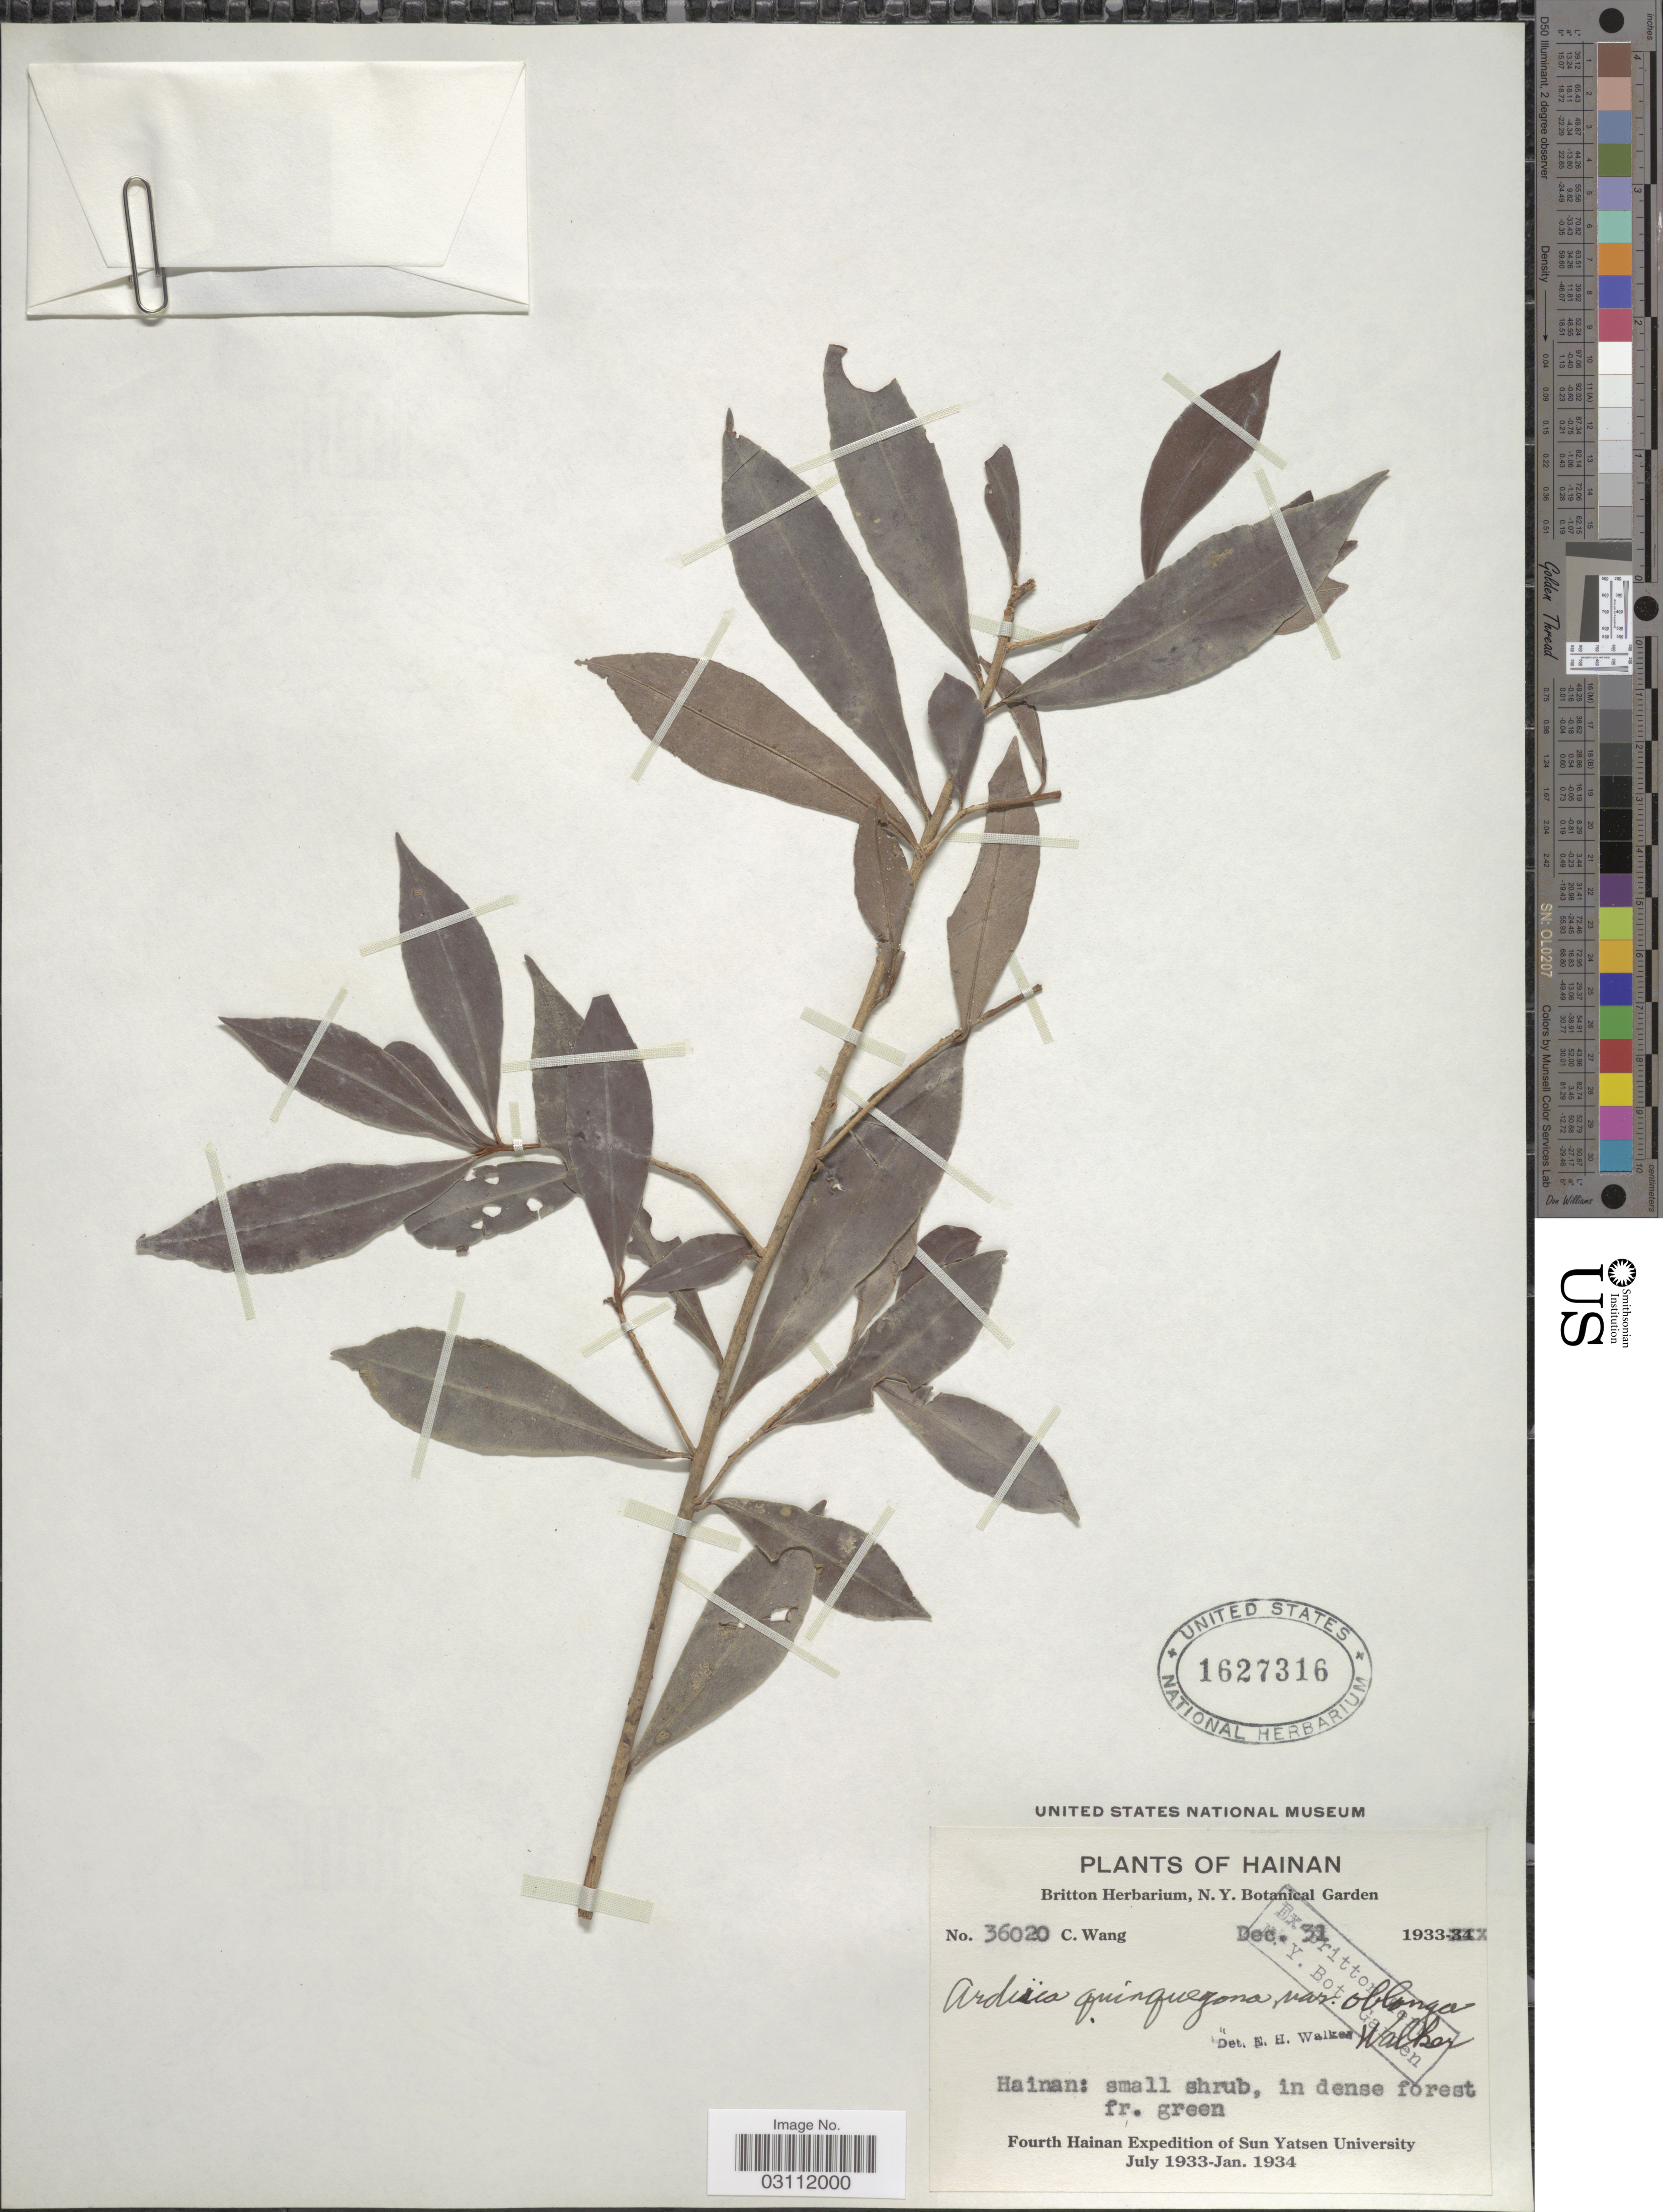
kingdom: Plantae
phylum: Tracheophyta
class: Magnoliopsida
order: Ericales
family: Primulaceae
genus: Ardisia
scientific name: Ardisia quinquegona var. oblonga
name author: E. Walker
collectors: C. Wang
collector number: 36020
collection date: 1933-12-31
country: China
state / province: Hainan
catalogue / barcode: US 1627316